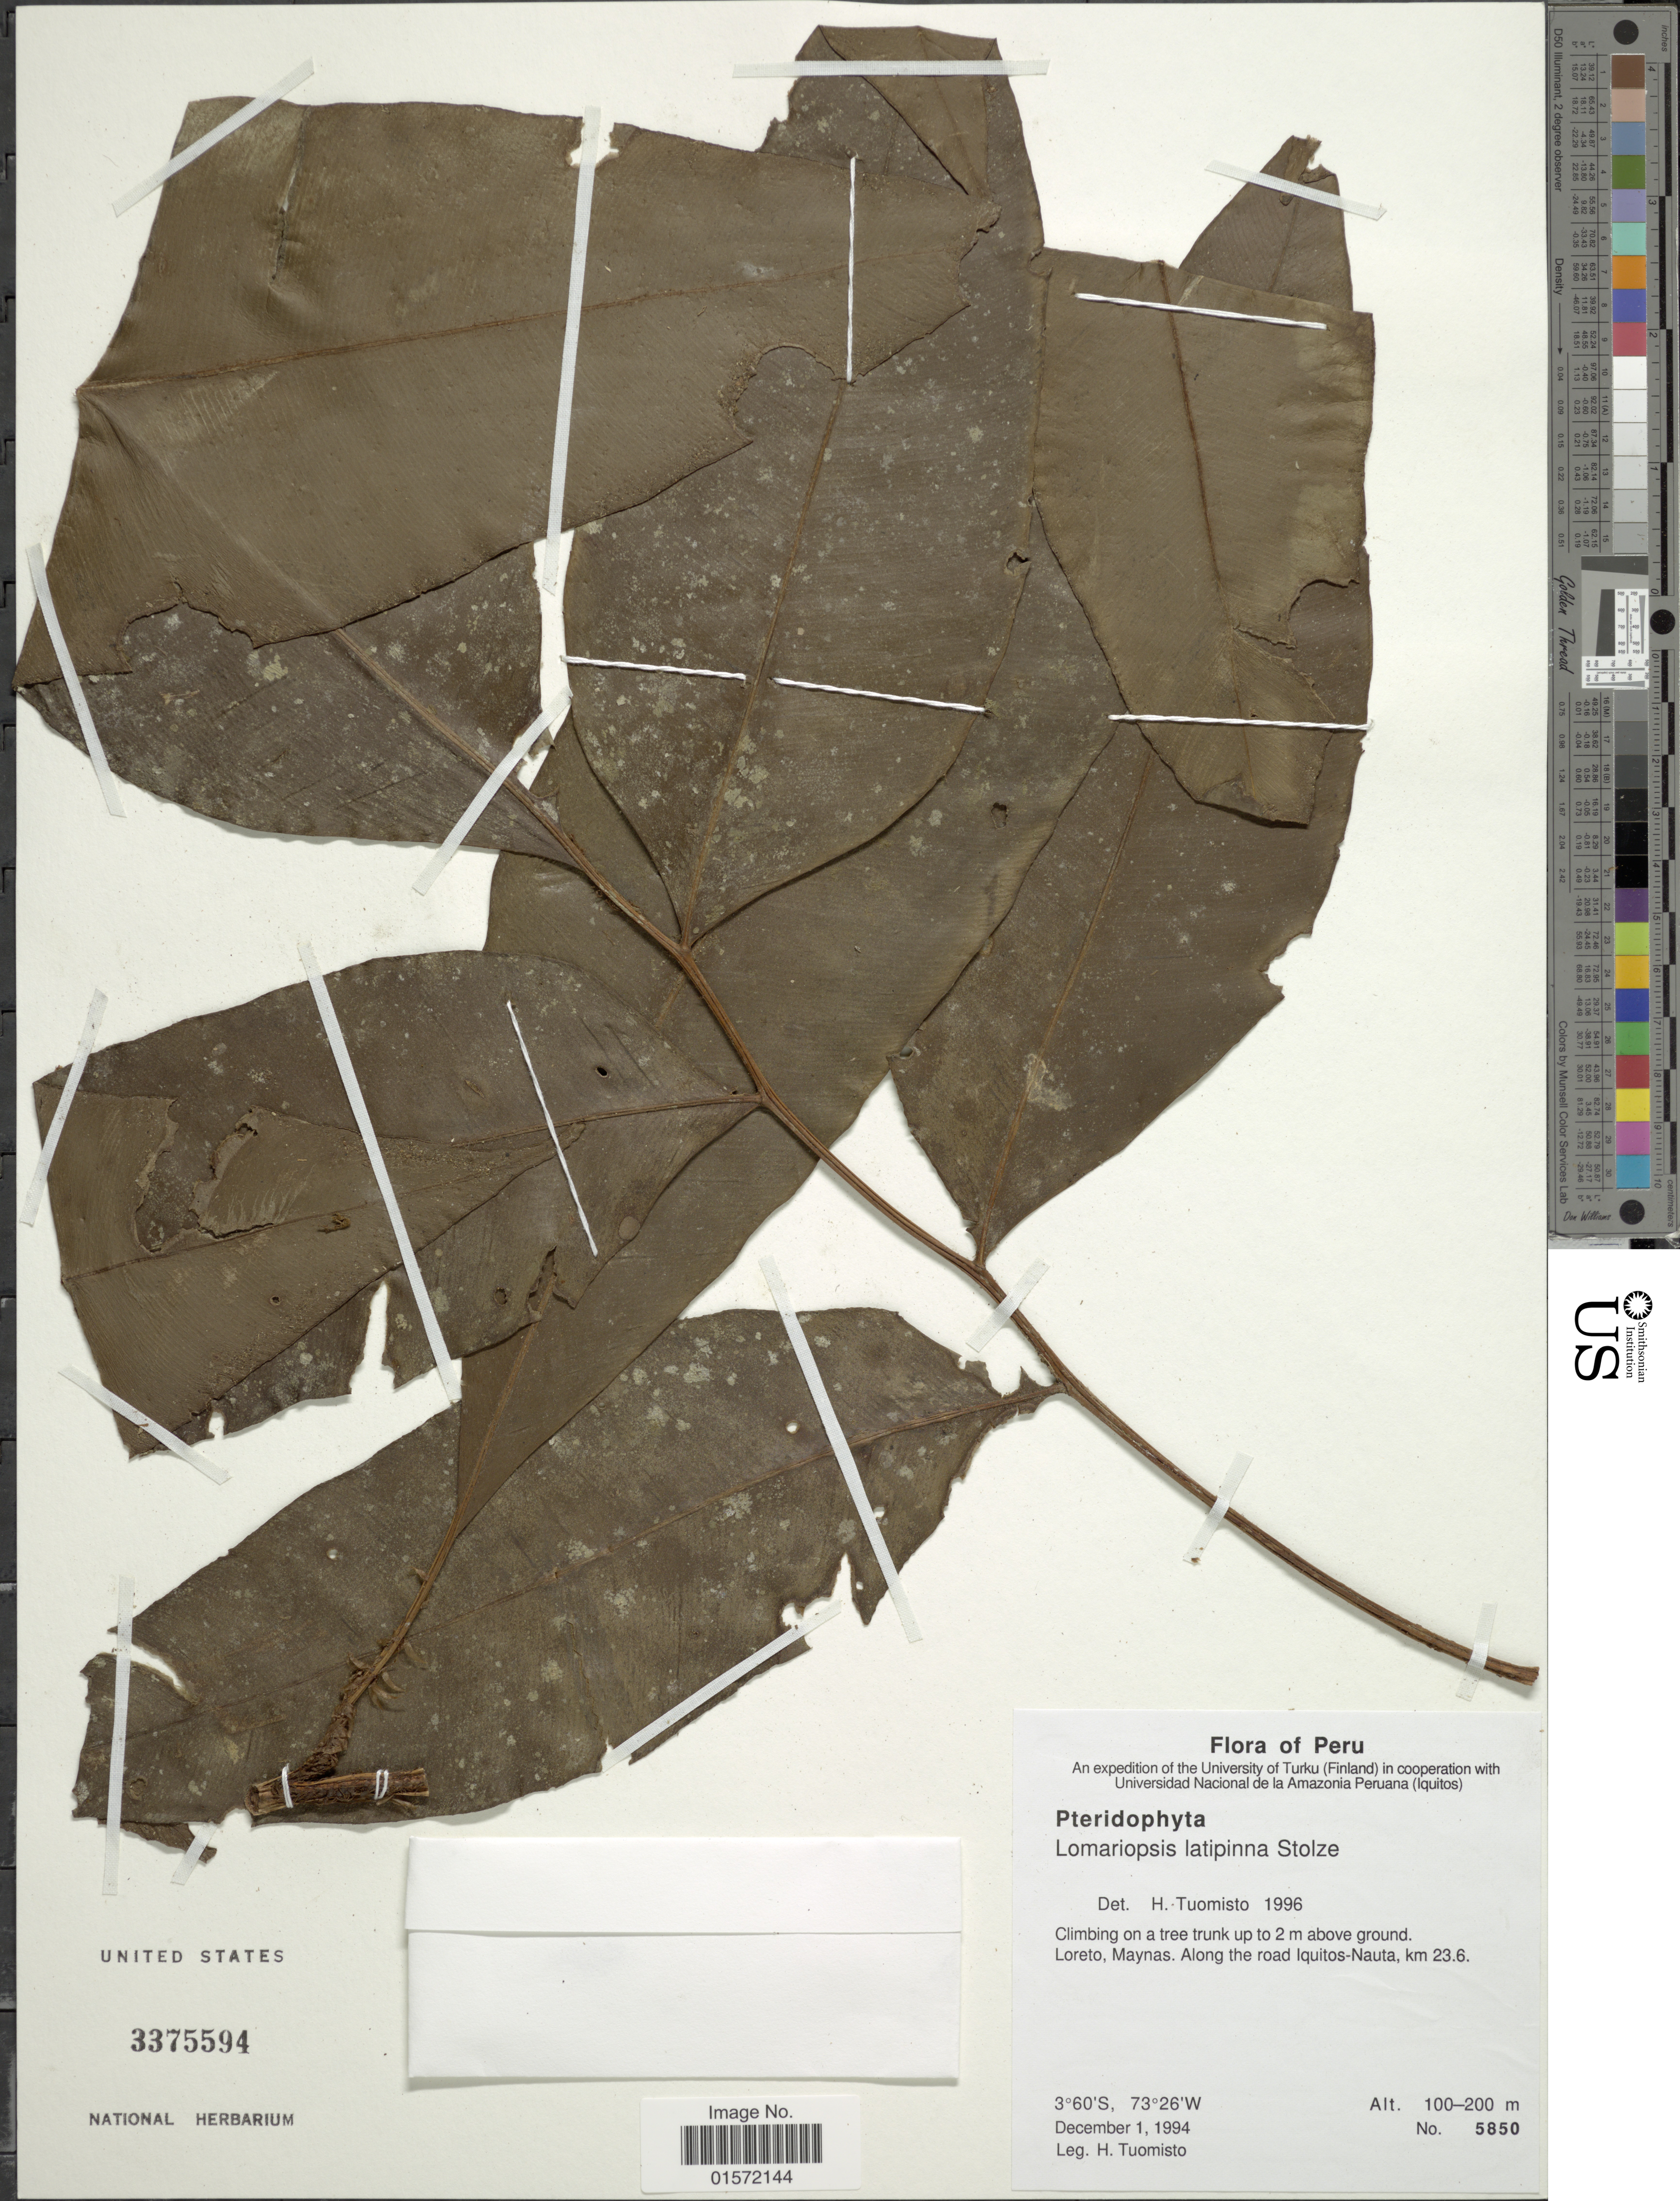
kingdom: Plantae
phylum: Tracheophyta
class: Polypodiopsida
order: Polypodiales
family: Lomariopsidaceae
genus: Lomariopsis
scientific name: Lomariopsis latipinna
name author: Stolze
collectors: H. Tuomisto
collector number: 5850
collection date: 1994-12-01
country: Peru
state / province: Loreto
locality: Maynas. Along the road Iquitos-Nauta, km 23.6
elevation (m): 100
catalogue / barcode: US 3375594